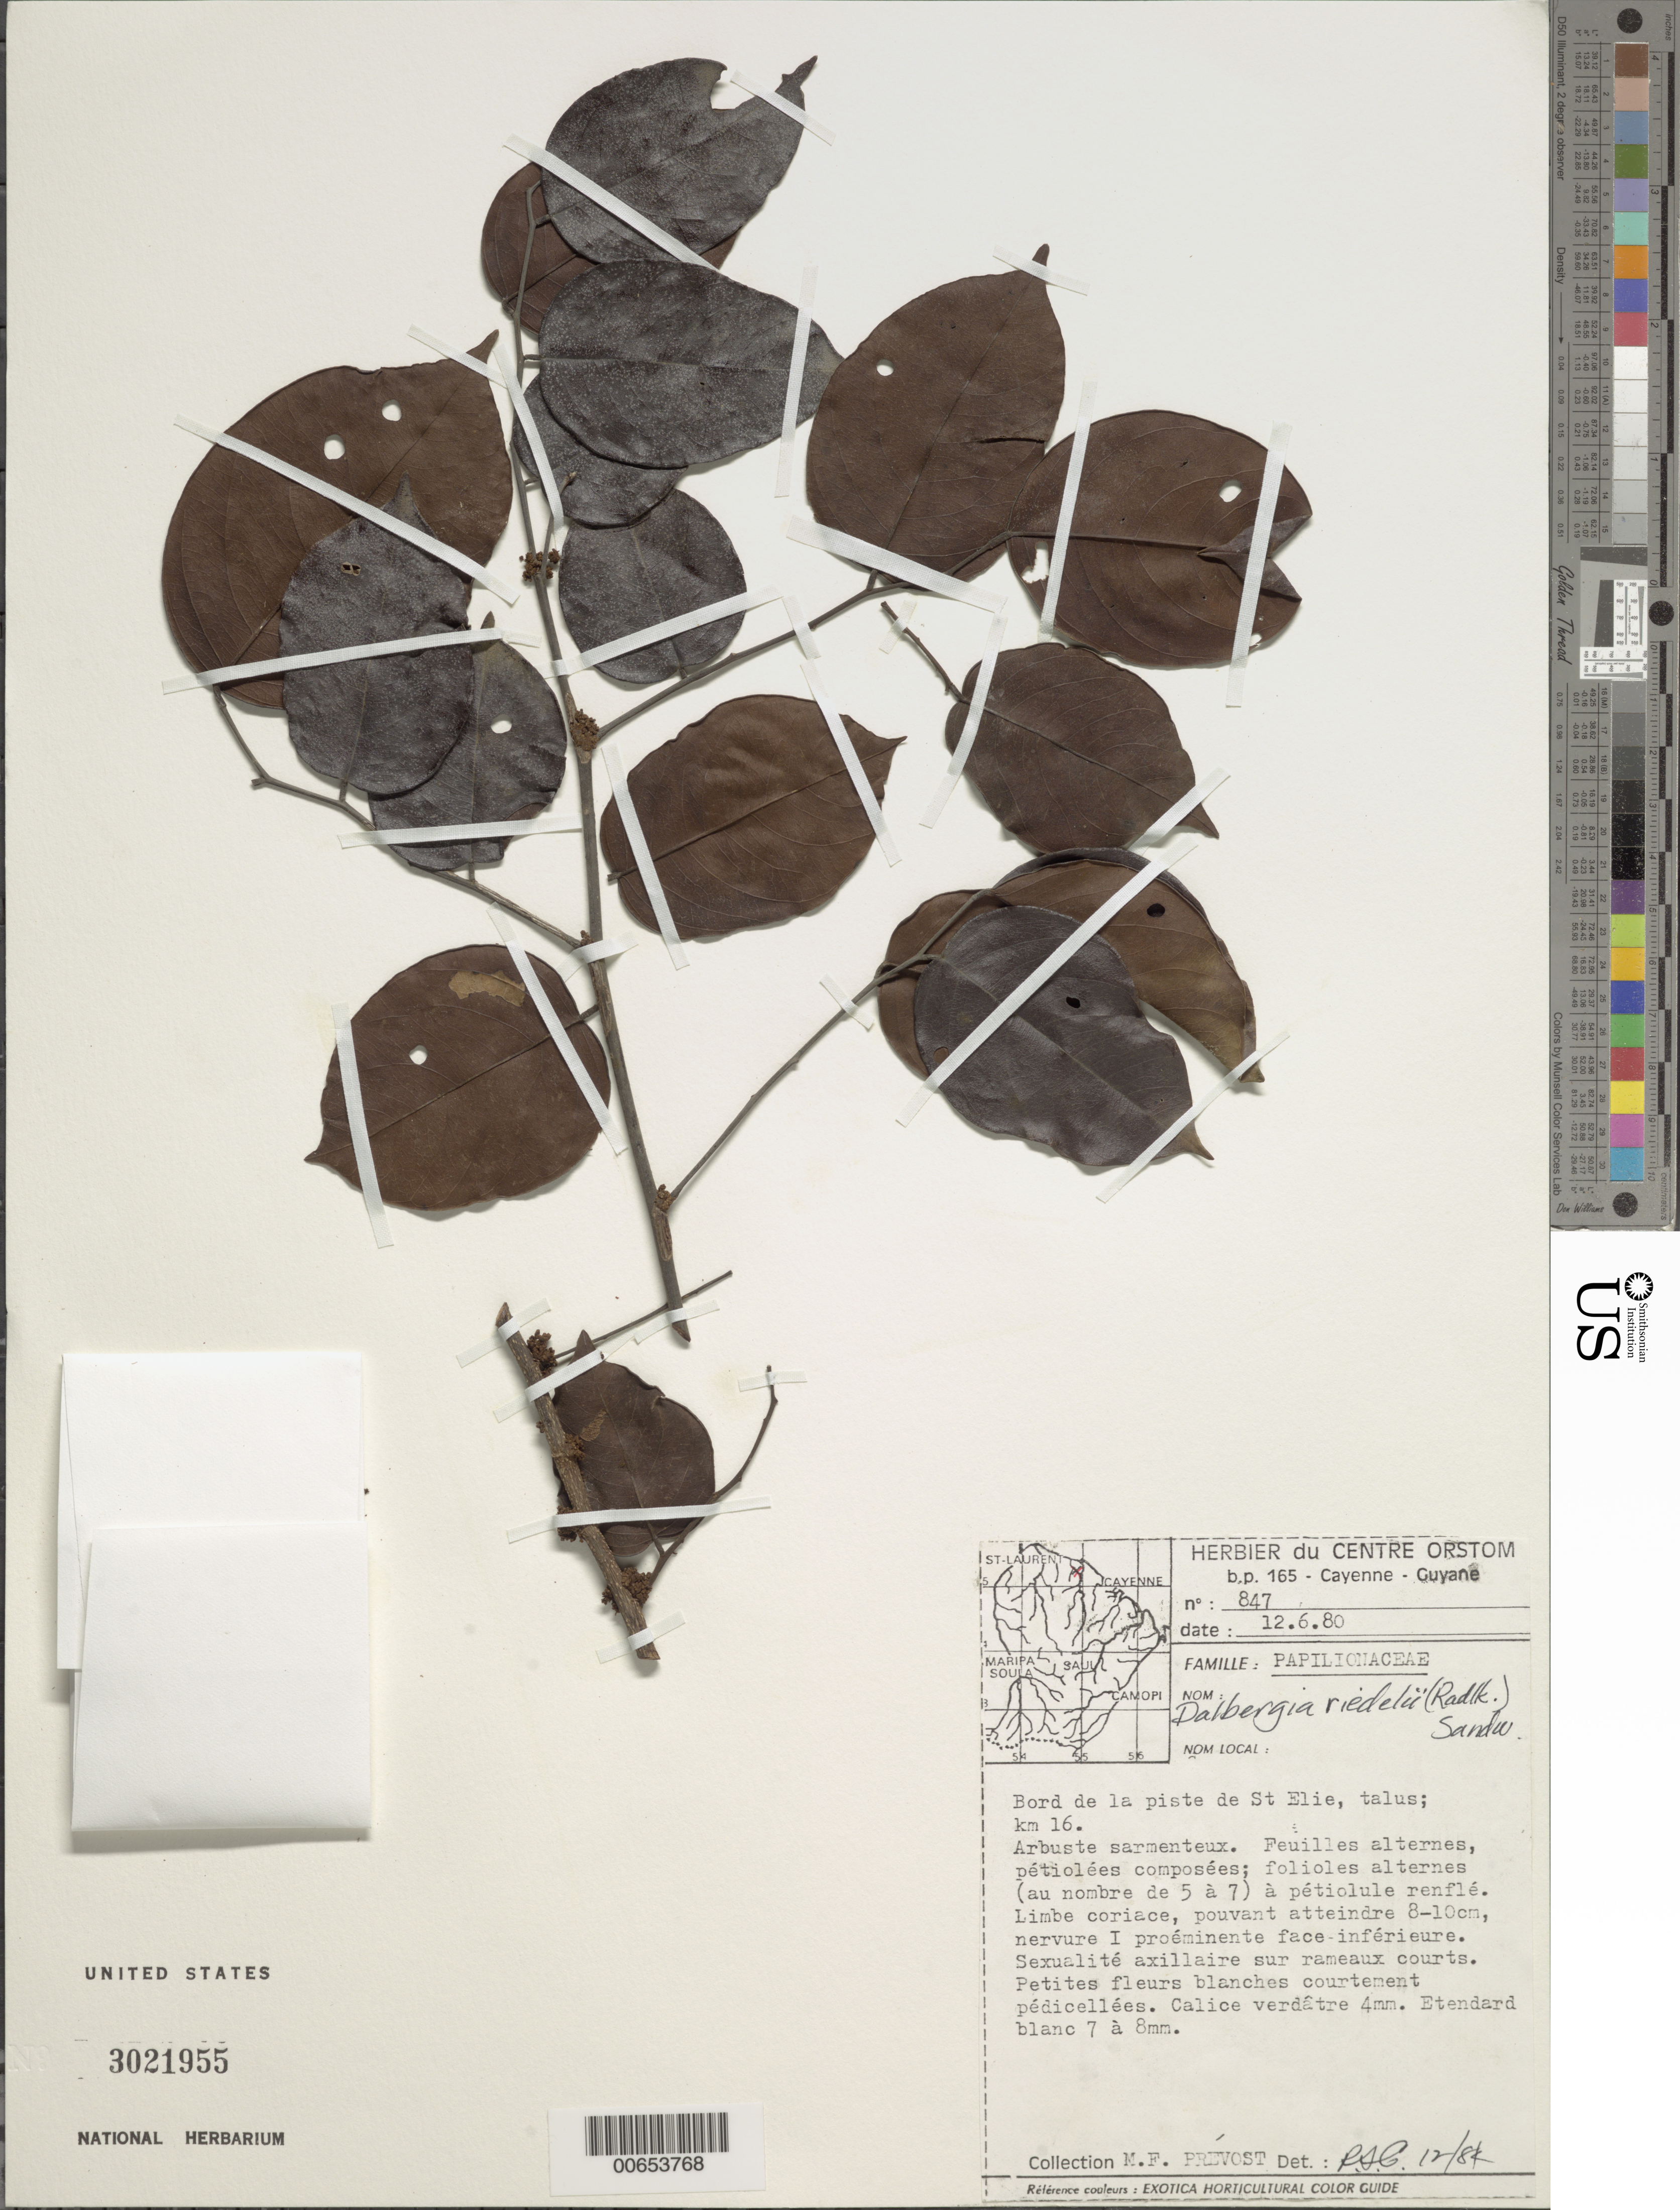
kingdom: Plantae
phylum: Tracheophyta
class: Magnoliopsida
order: Fabales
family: Fabaceae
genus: Dalbergia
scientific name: Dalbergia riedelii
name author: (Benth.) Sandwith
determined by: Cowan, R. S.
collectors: M.-F. Prévost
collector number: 847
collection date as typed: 12-Jun-80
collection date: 1980-06-12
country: French Guiana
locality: Piste de Saint-Élie, pk. 16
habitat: Along trail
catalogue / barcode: US 3021955